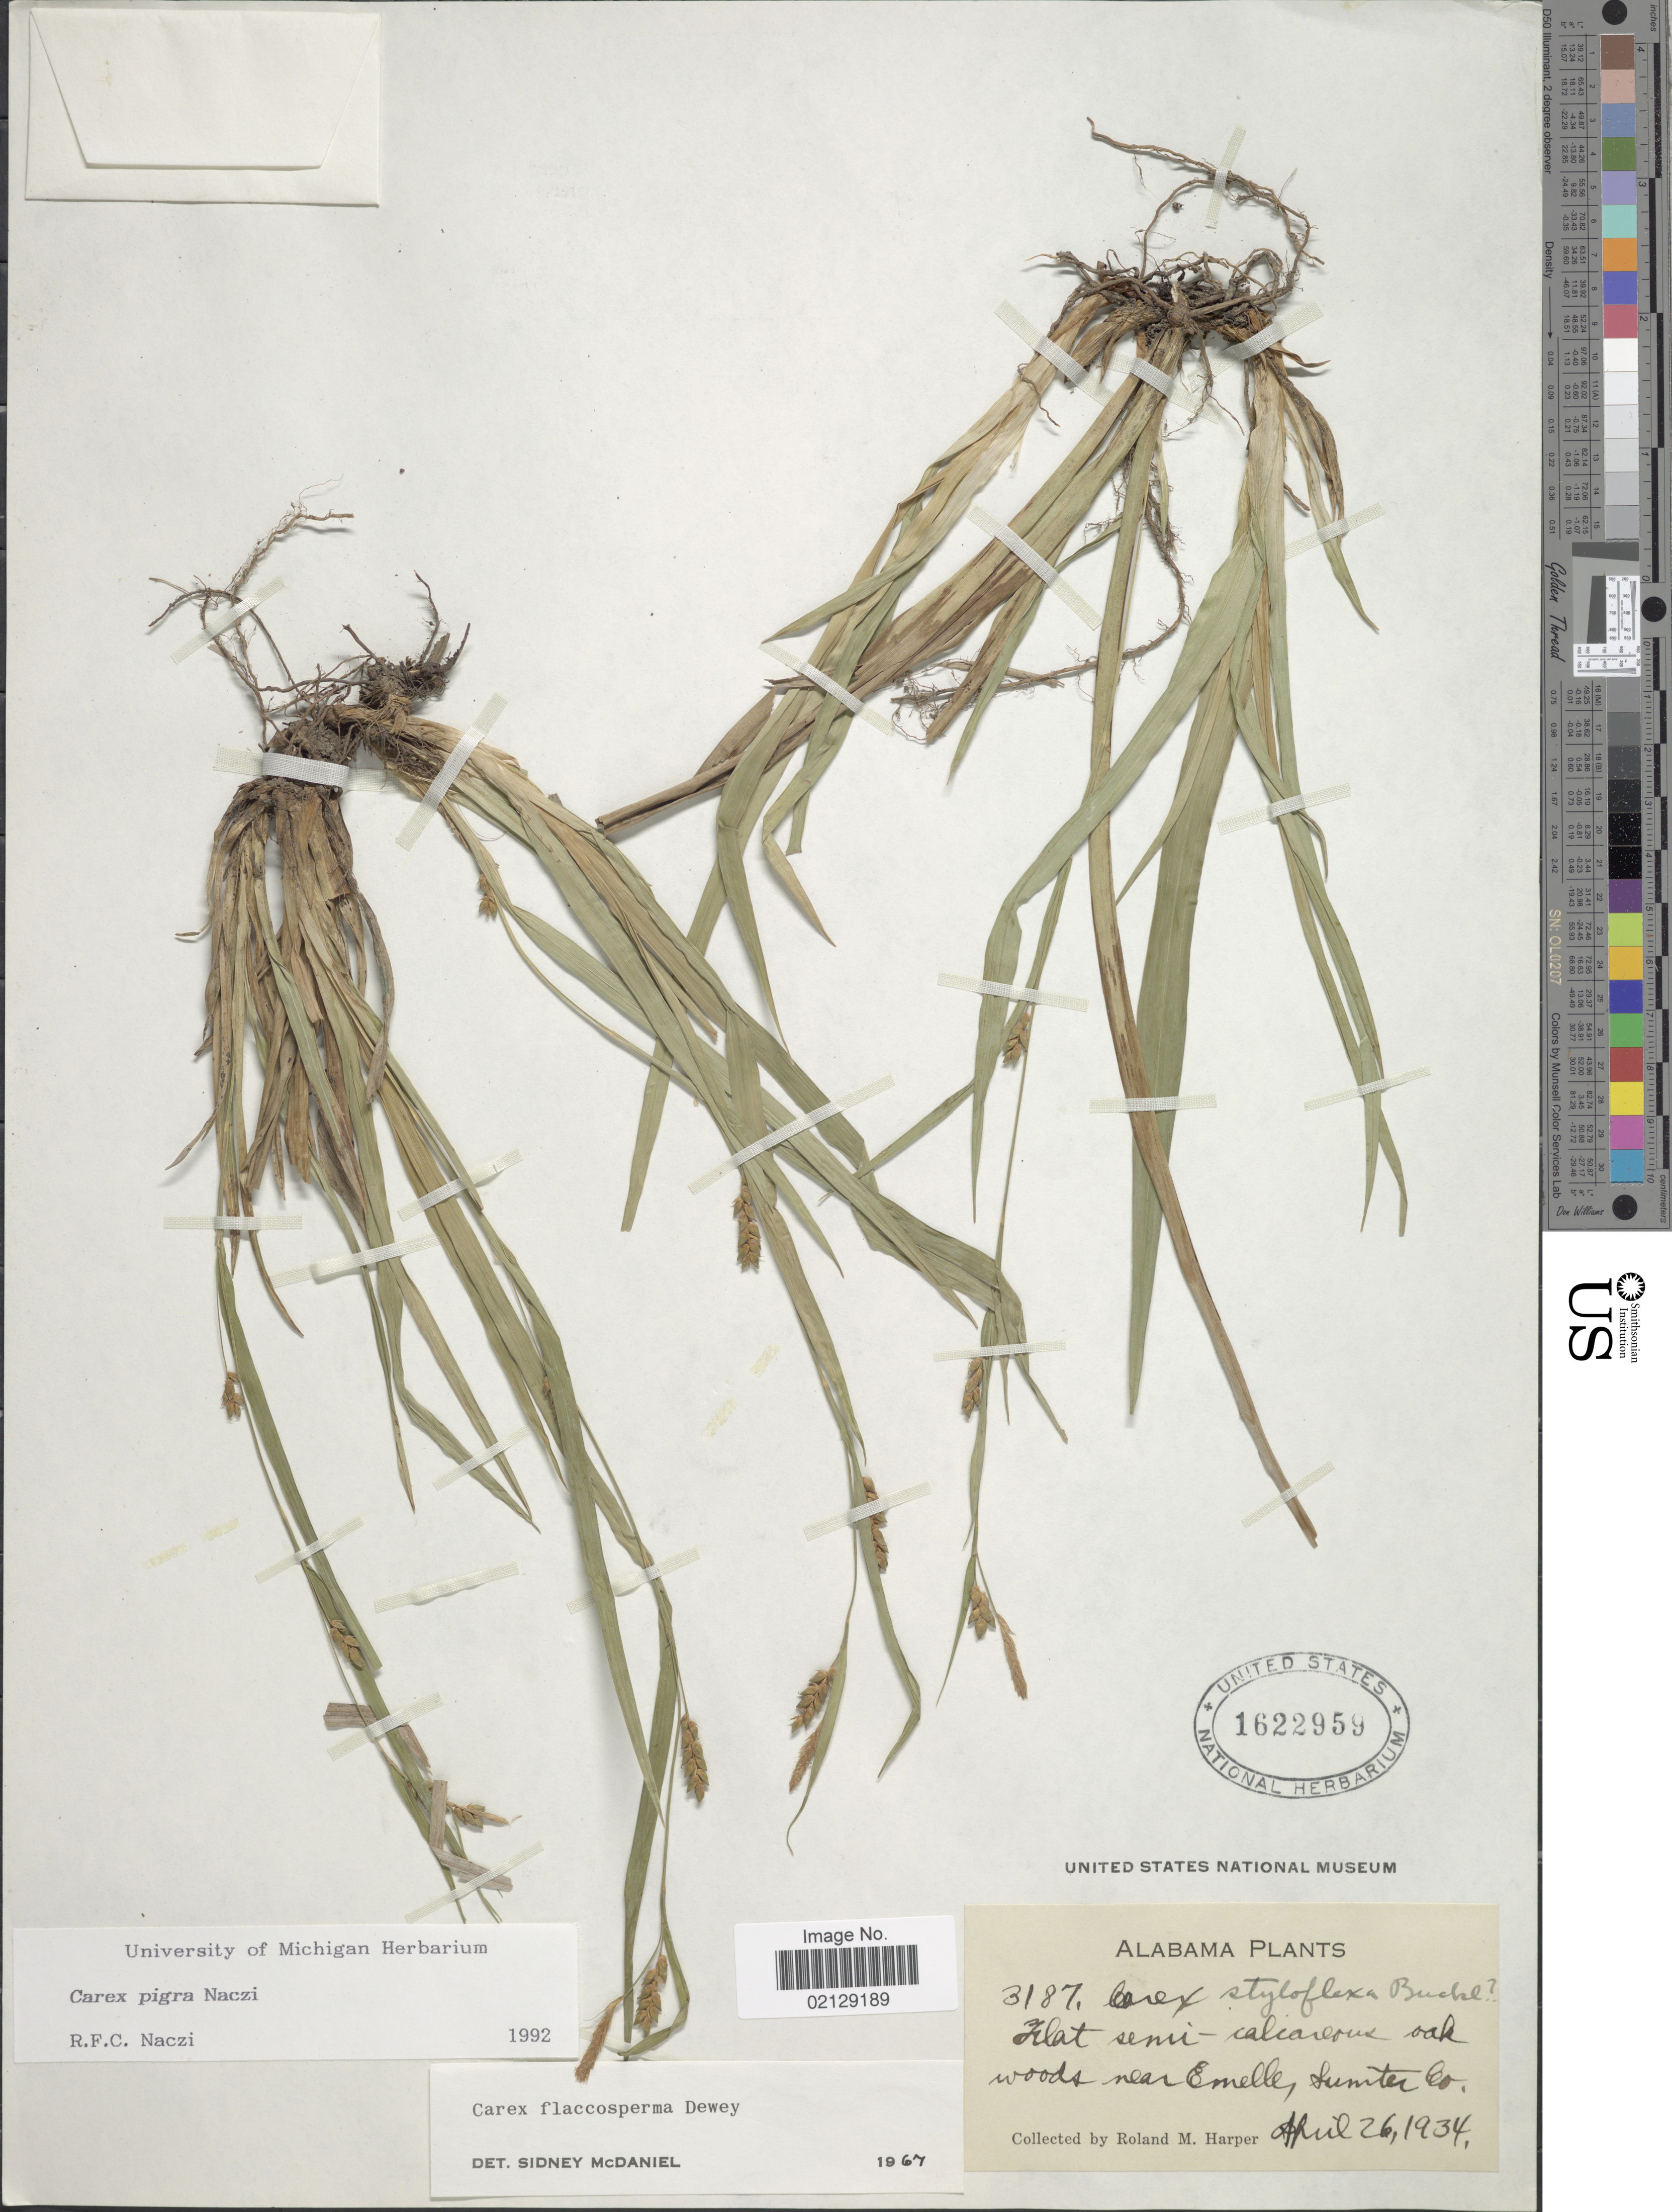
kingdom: Plantae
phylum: Tracheophyta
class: Liliopsida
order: Poales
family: Cyperaceae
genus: Carex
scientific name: Carex pigra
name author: Naczi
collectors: R. M. Harper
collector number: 3187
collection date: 1934-04-26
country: United States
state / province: Alabama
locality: Near Emelle, Sumter Co.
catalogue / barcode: US 1622959